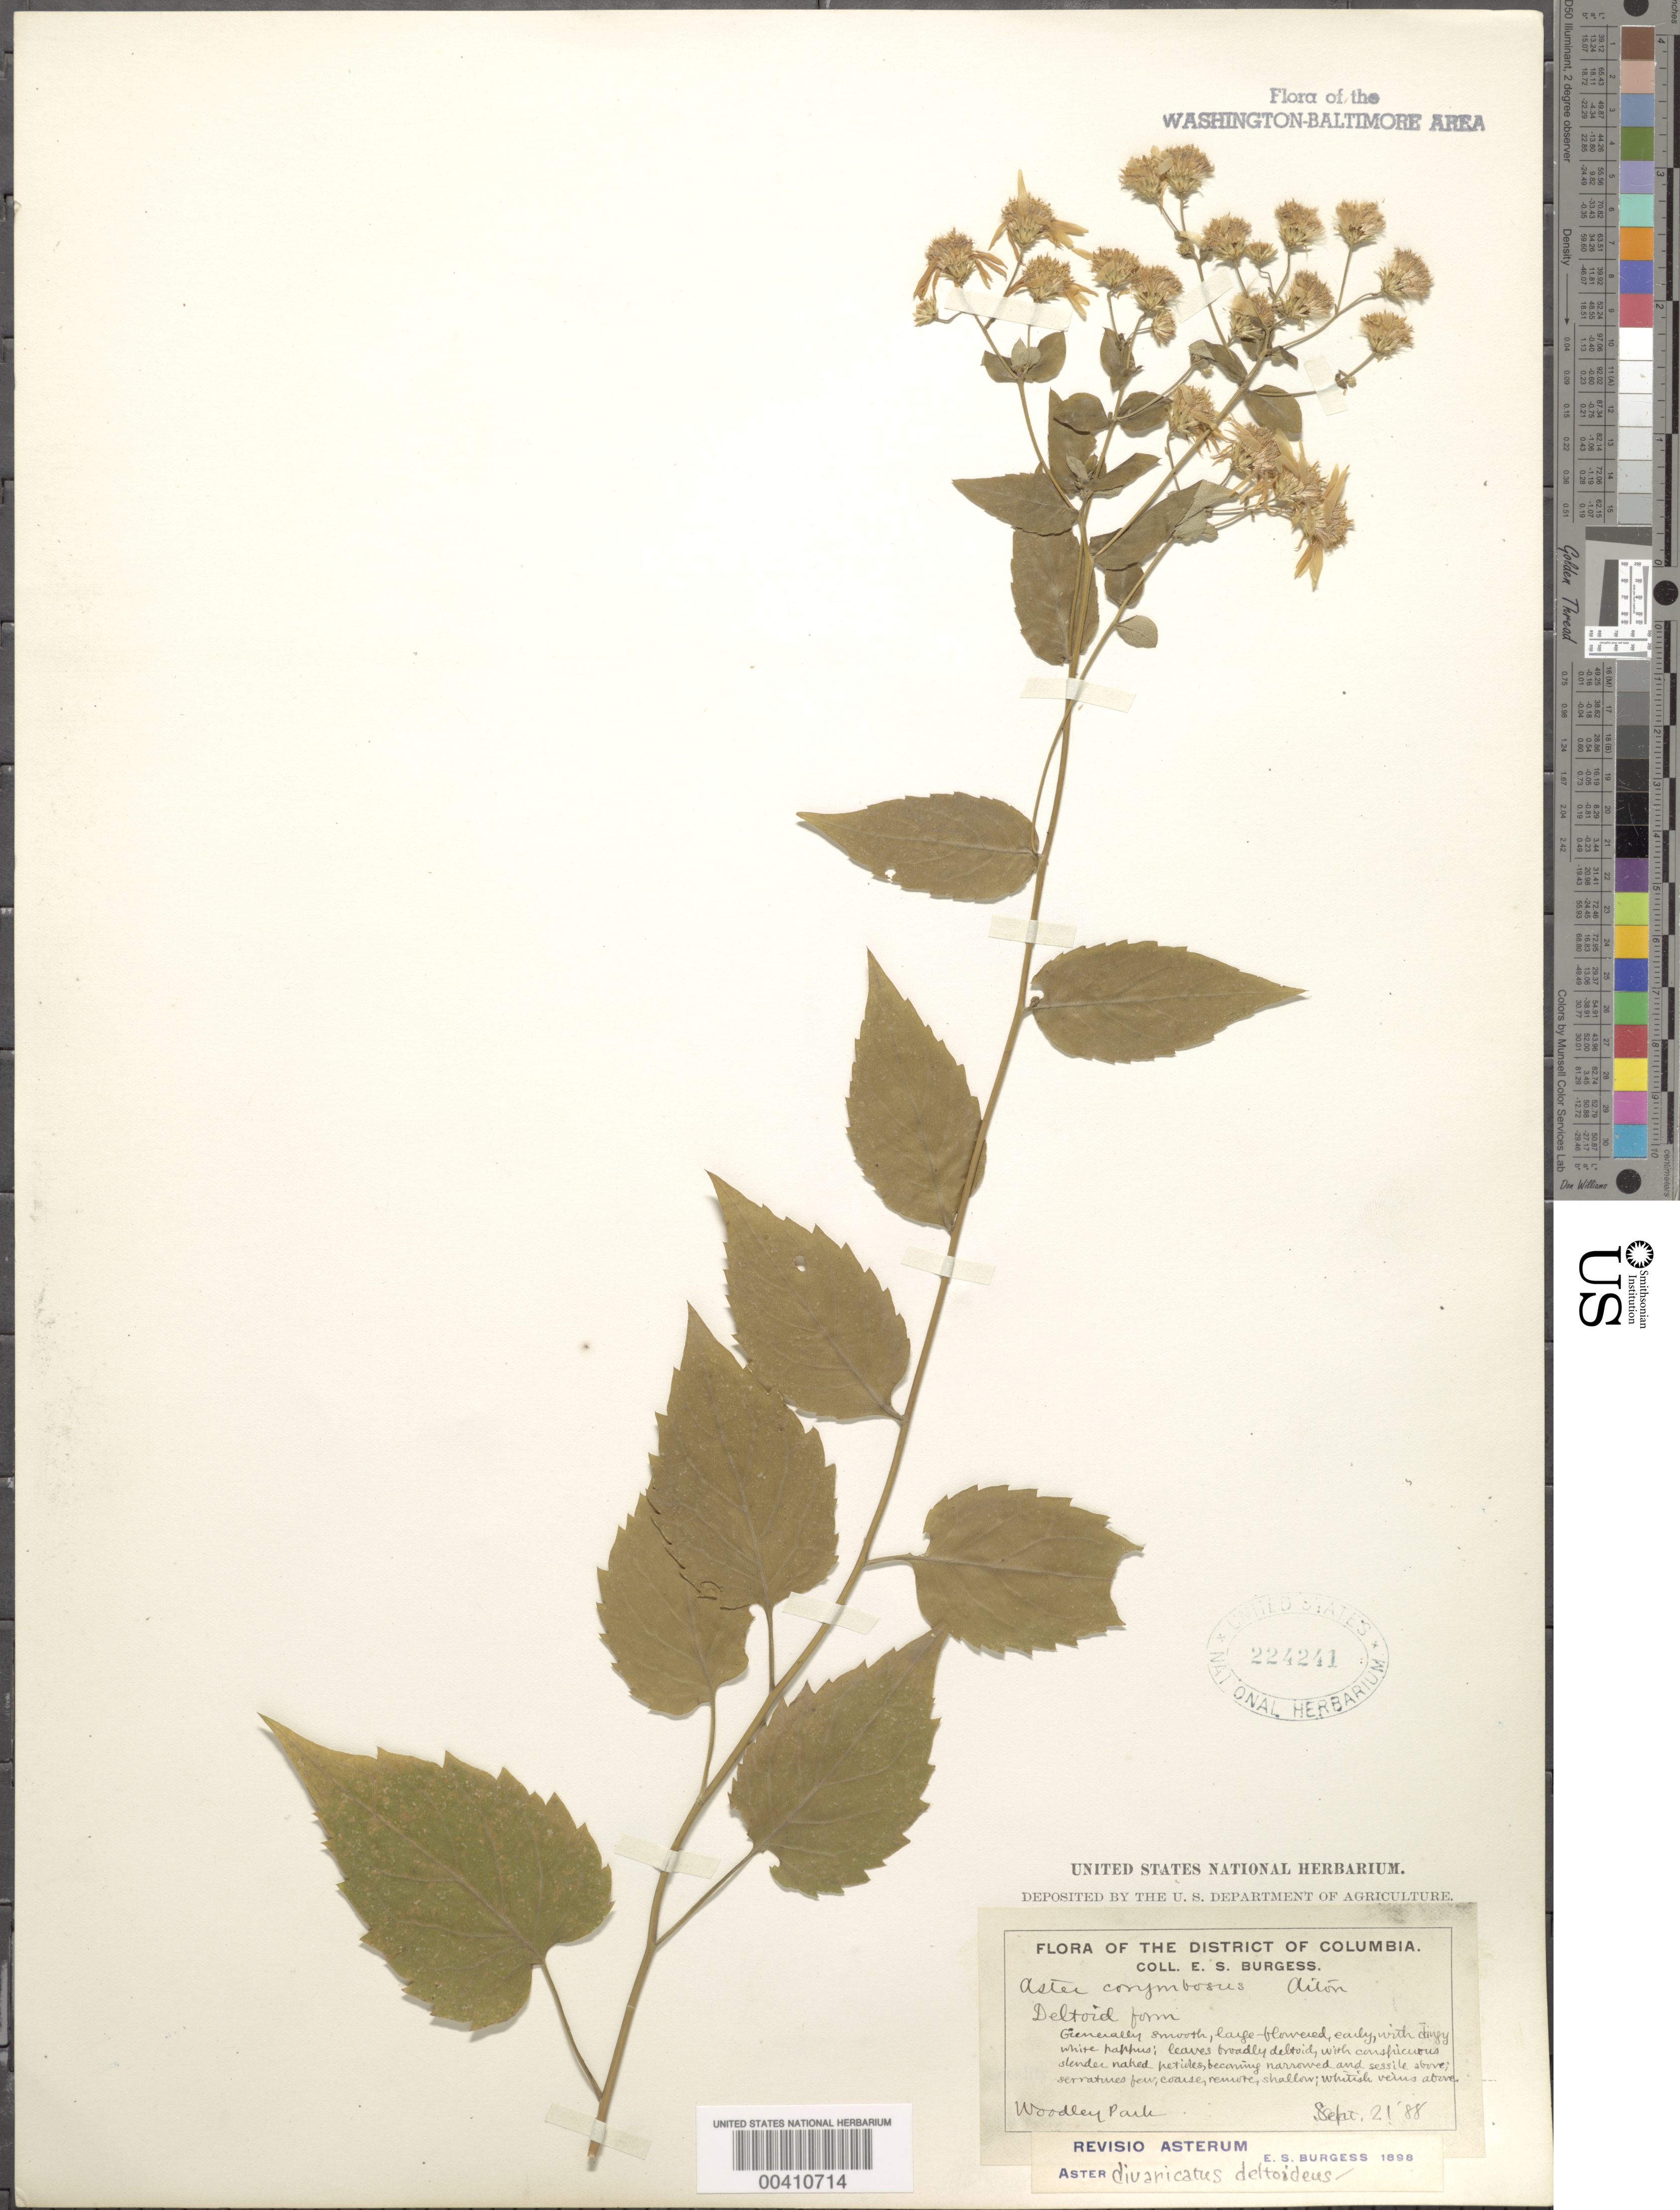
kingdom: Plantae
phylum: Tracheophyta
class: Magnoliopsida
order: Asterales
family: Asteraceae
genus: Eurybia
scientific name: Eurybia divaricata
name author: (L.) G.L. Nesom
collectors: E. Burgess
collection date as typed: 21 Sep 1888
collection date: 1888-09-21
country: United States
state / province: District of Columbia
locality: Woodley Park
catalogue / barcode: US 224241